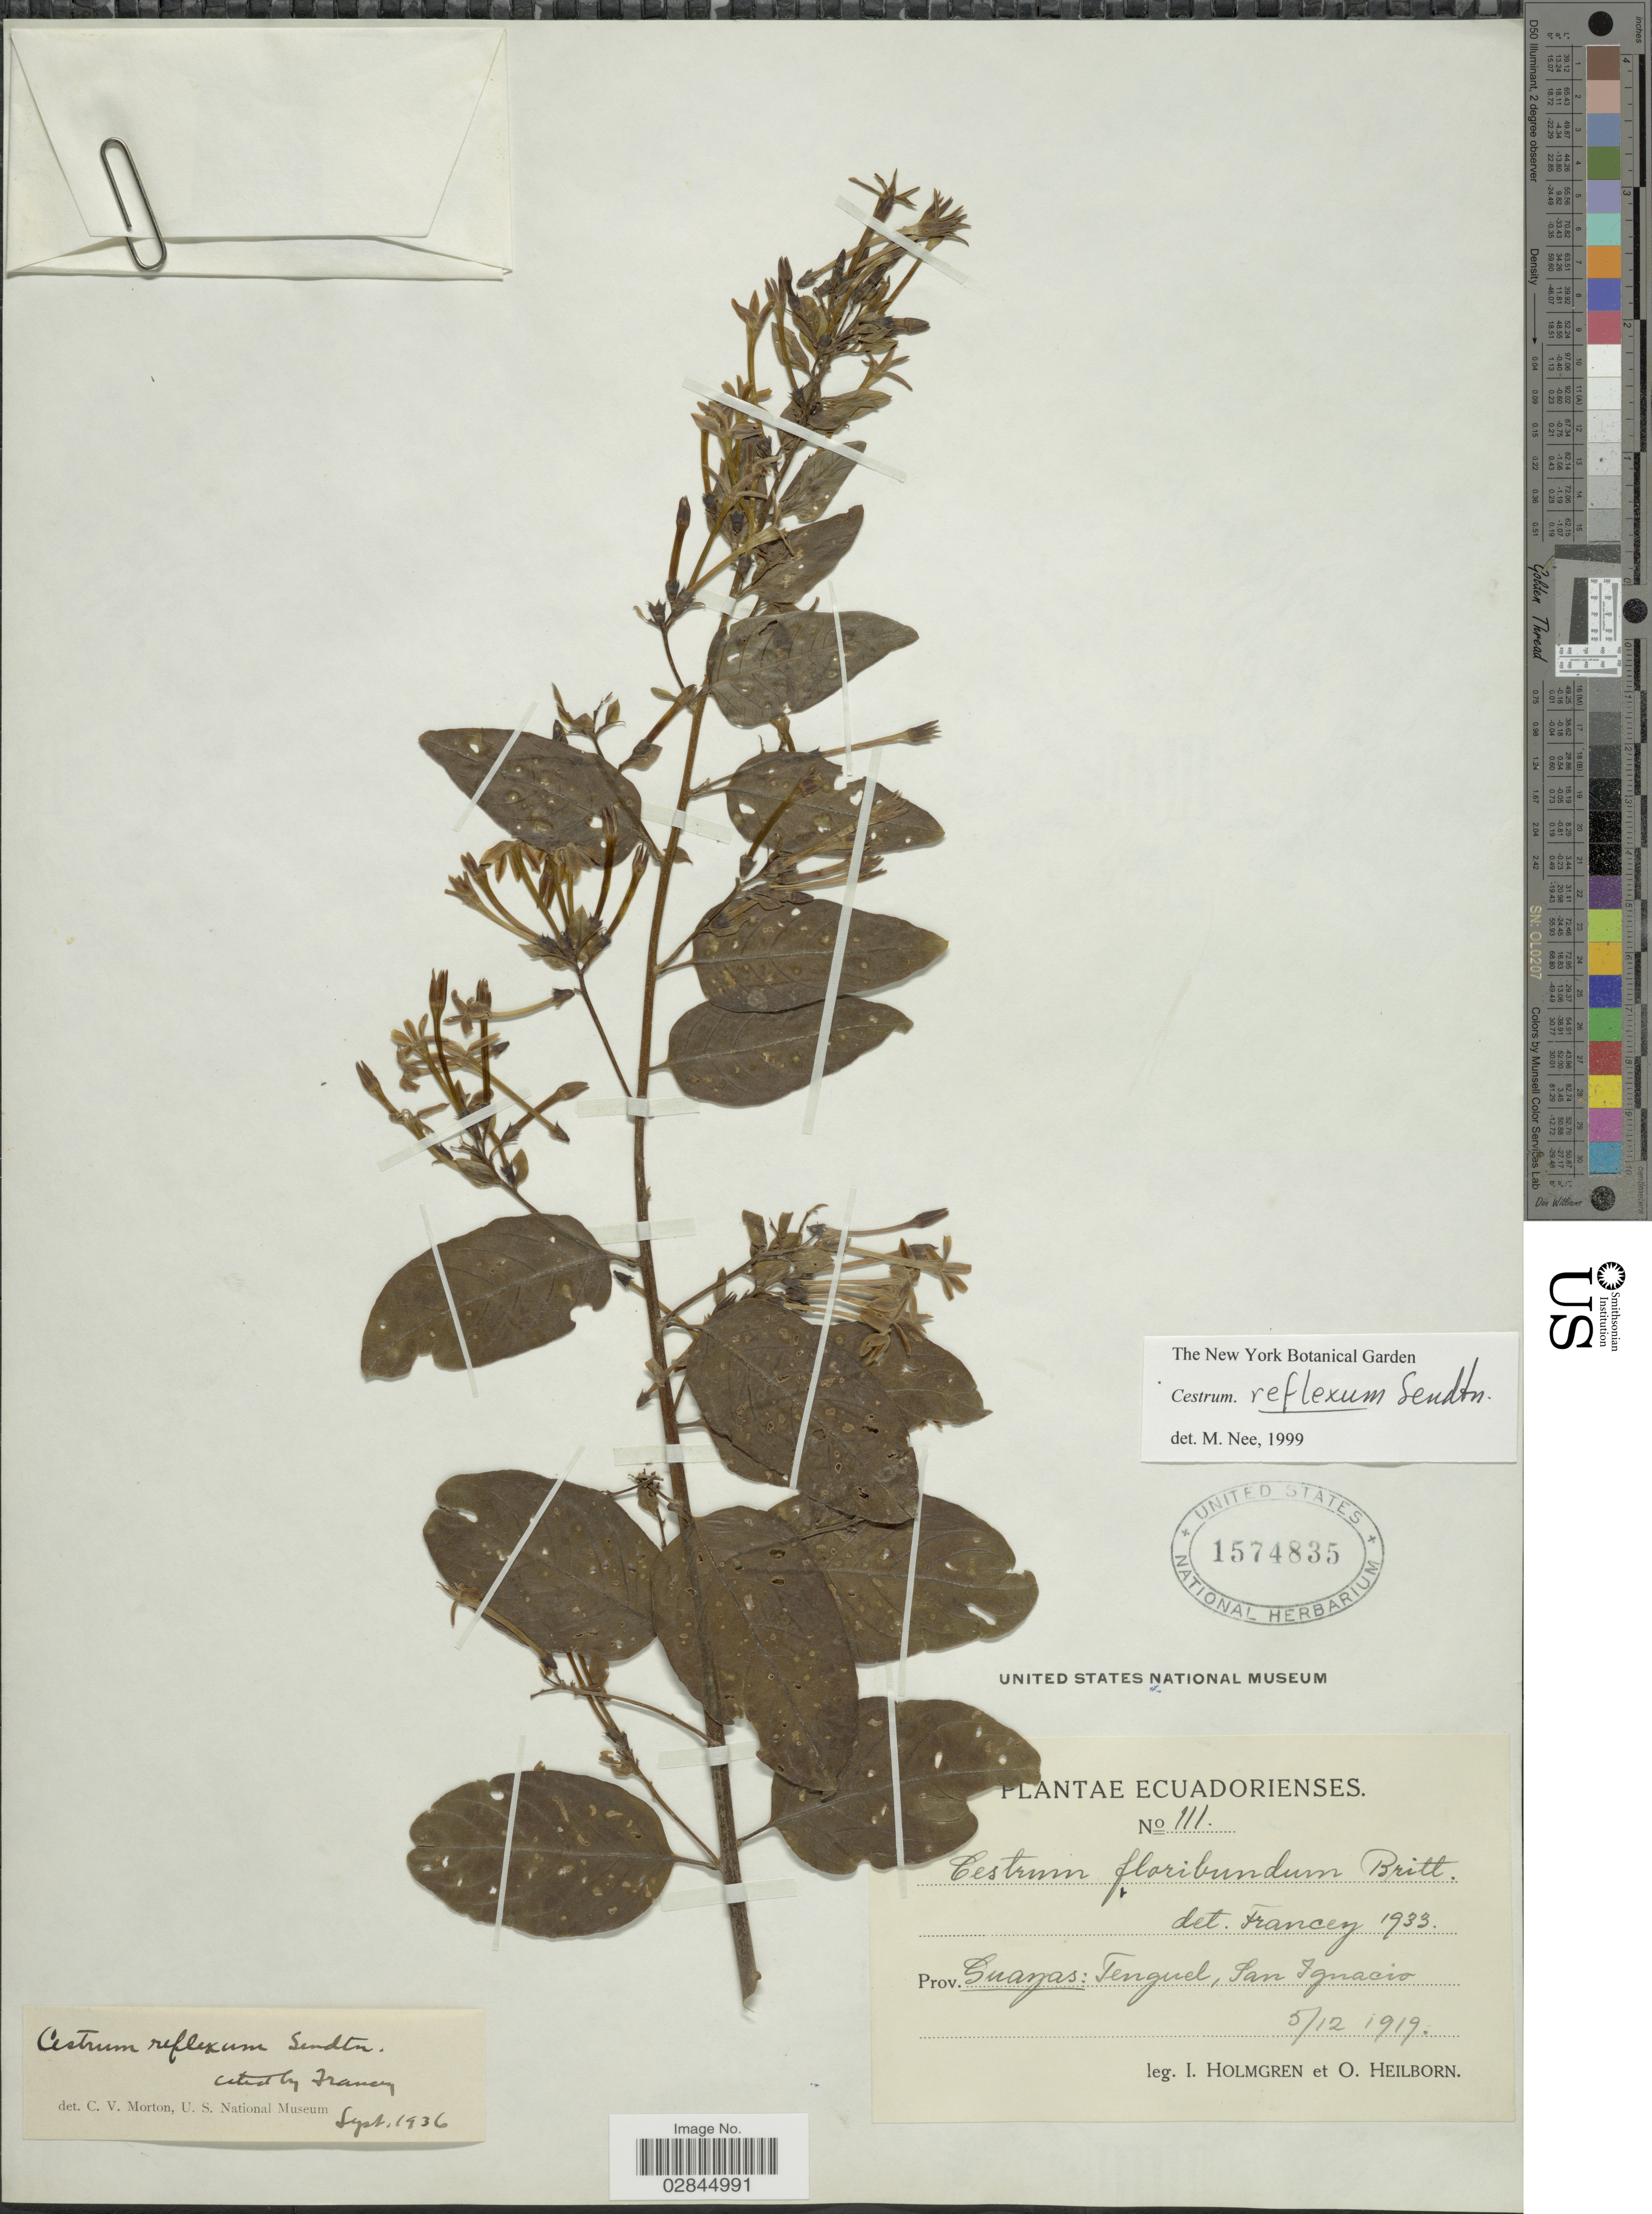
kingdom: Plantae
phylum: Tracheophyta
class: Magnoliopsida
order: Solanales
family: Solanaceae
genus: Cestrum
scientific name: Cestrum reflexum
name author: Sendtn.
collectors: I. Holmgren & O. Heilborn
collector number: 111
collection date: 1919-12-05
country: Ecuador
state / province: Guayas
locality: Tenguel, San Ignacio.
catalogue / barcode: US 1574835